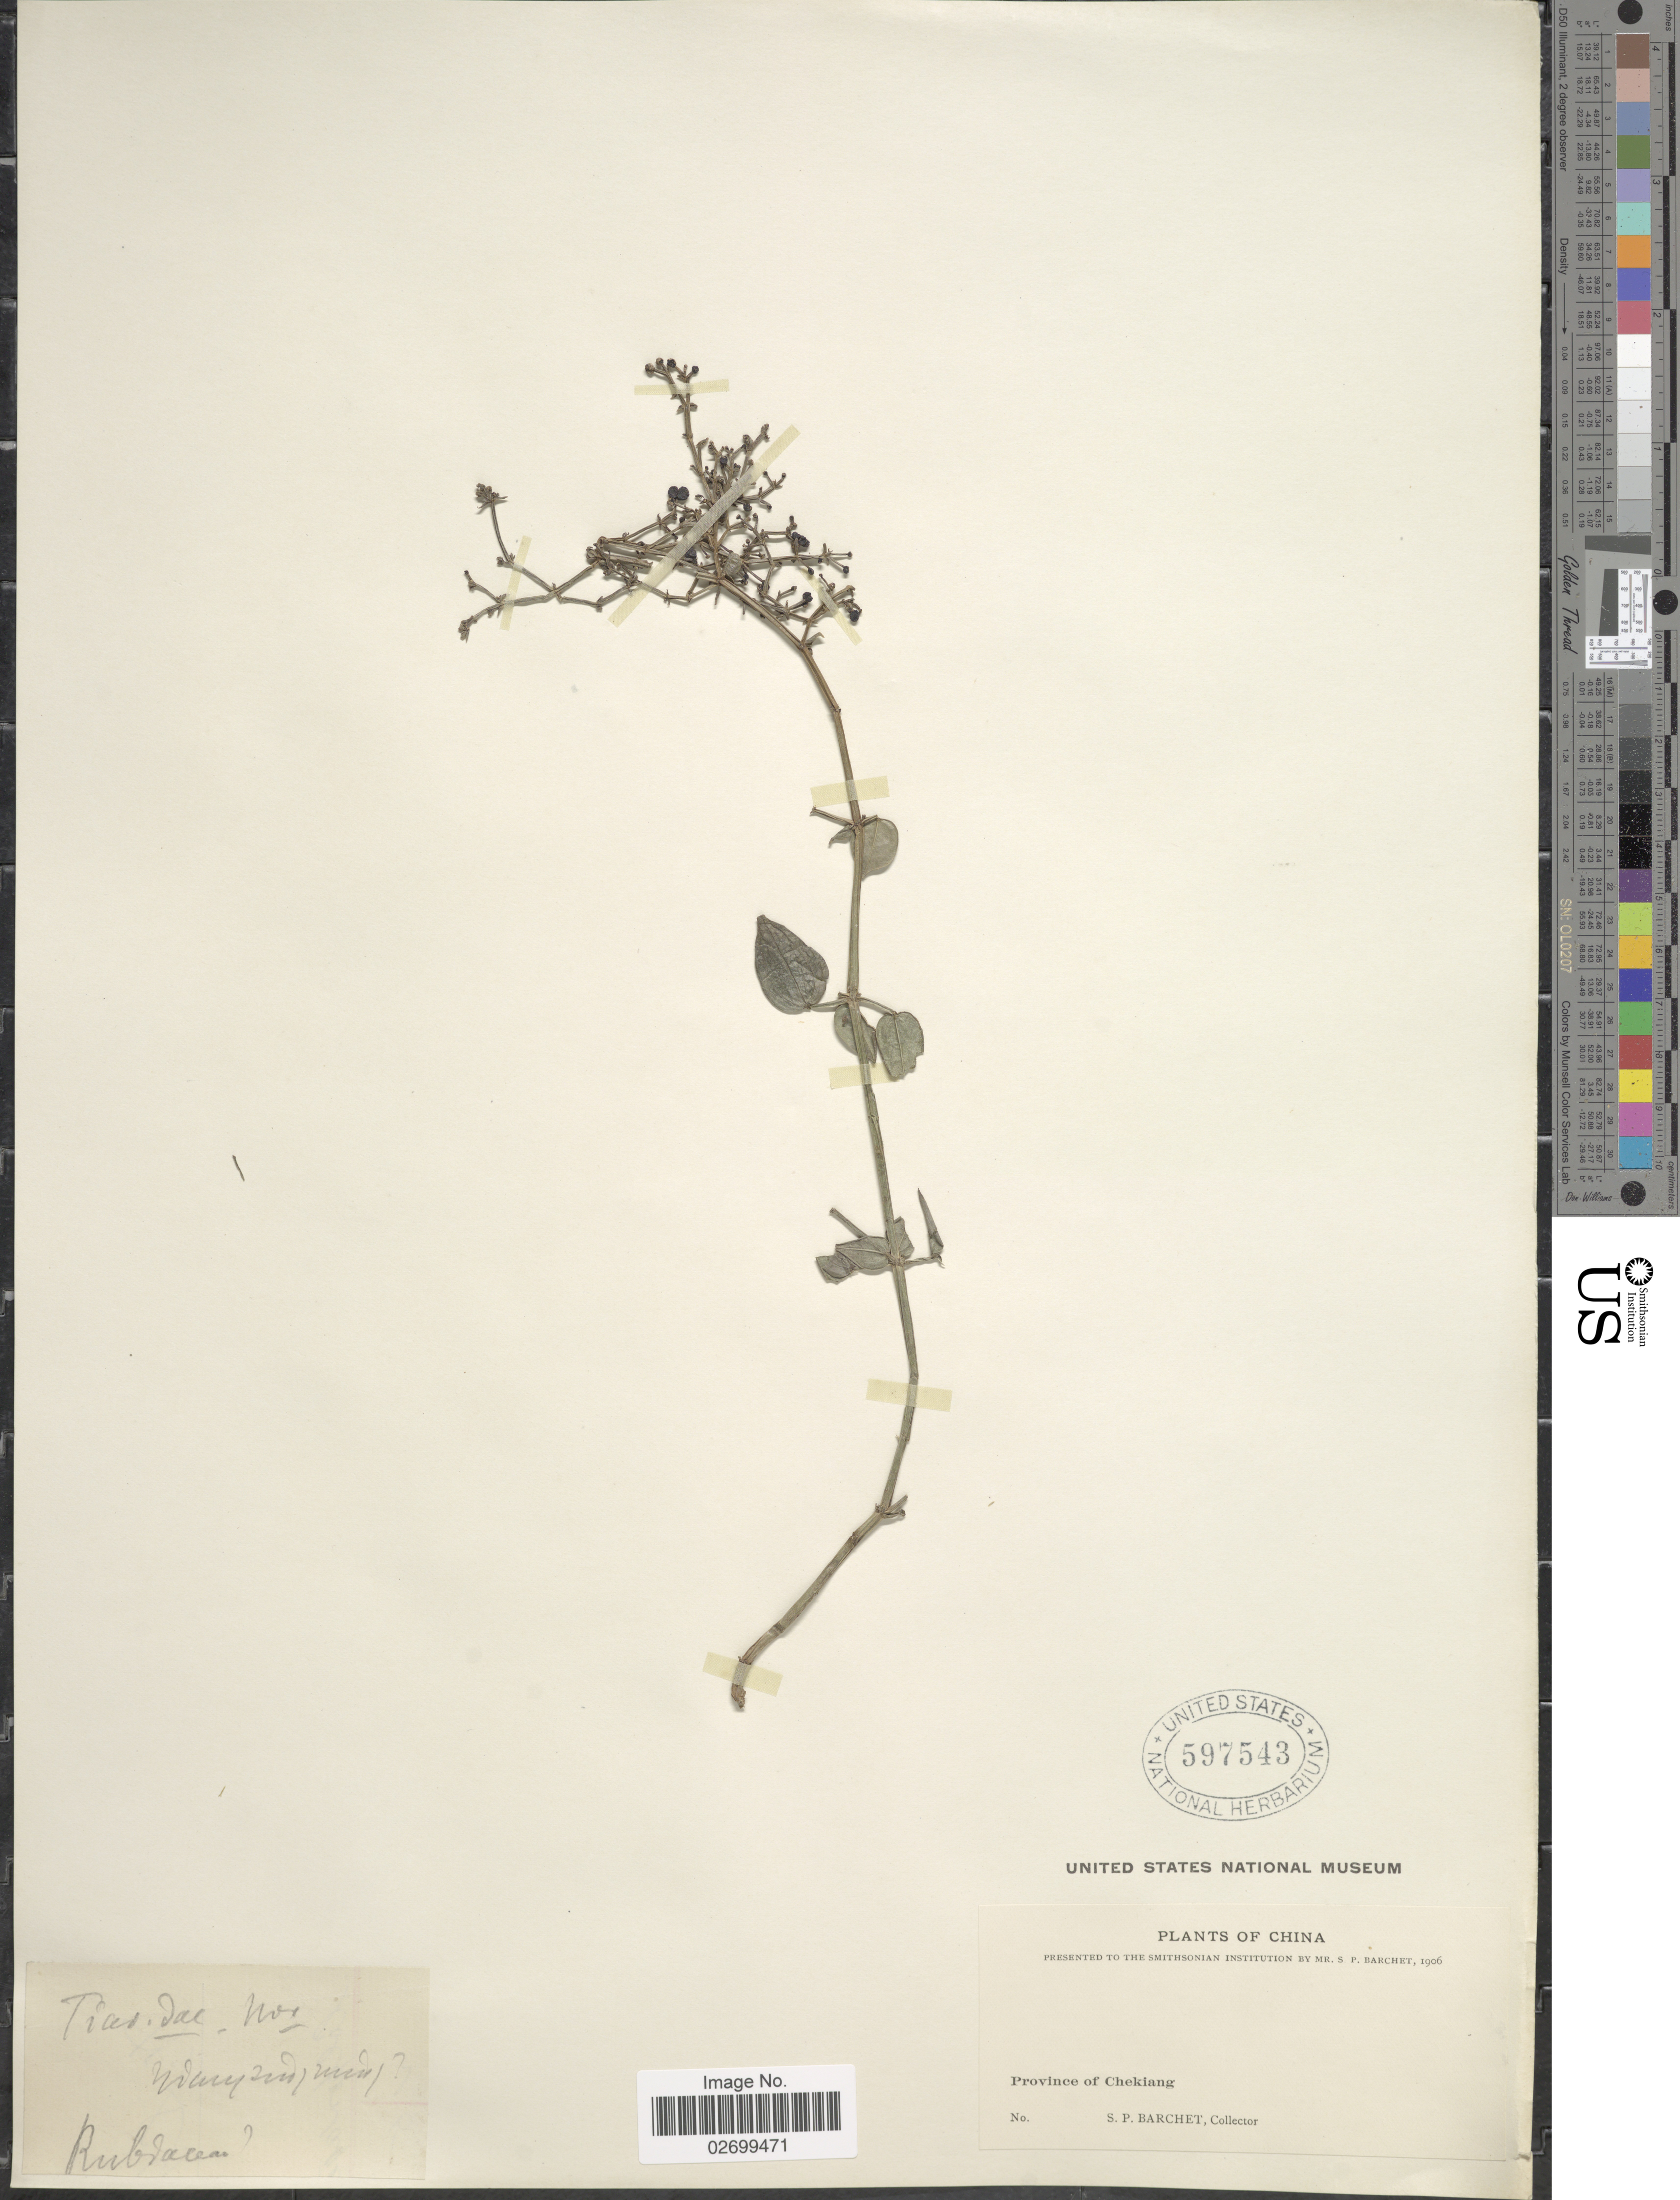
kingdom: Plantae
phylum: Tracheophyta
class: Magnoliopsida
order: Gentianales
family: Rubiaceae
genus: Rubia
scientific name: Rubia cordifolia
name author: L.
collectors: S. P. Barchet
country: China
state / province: Zhejiang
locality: Province of Chekiang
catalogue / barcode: US 597543